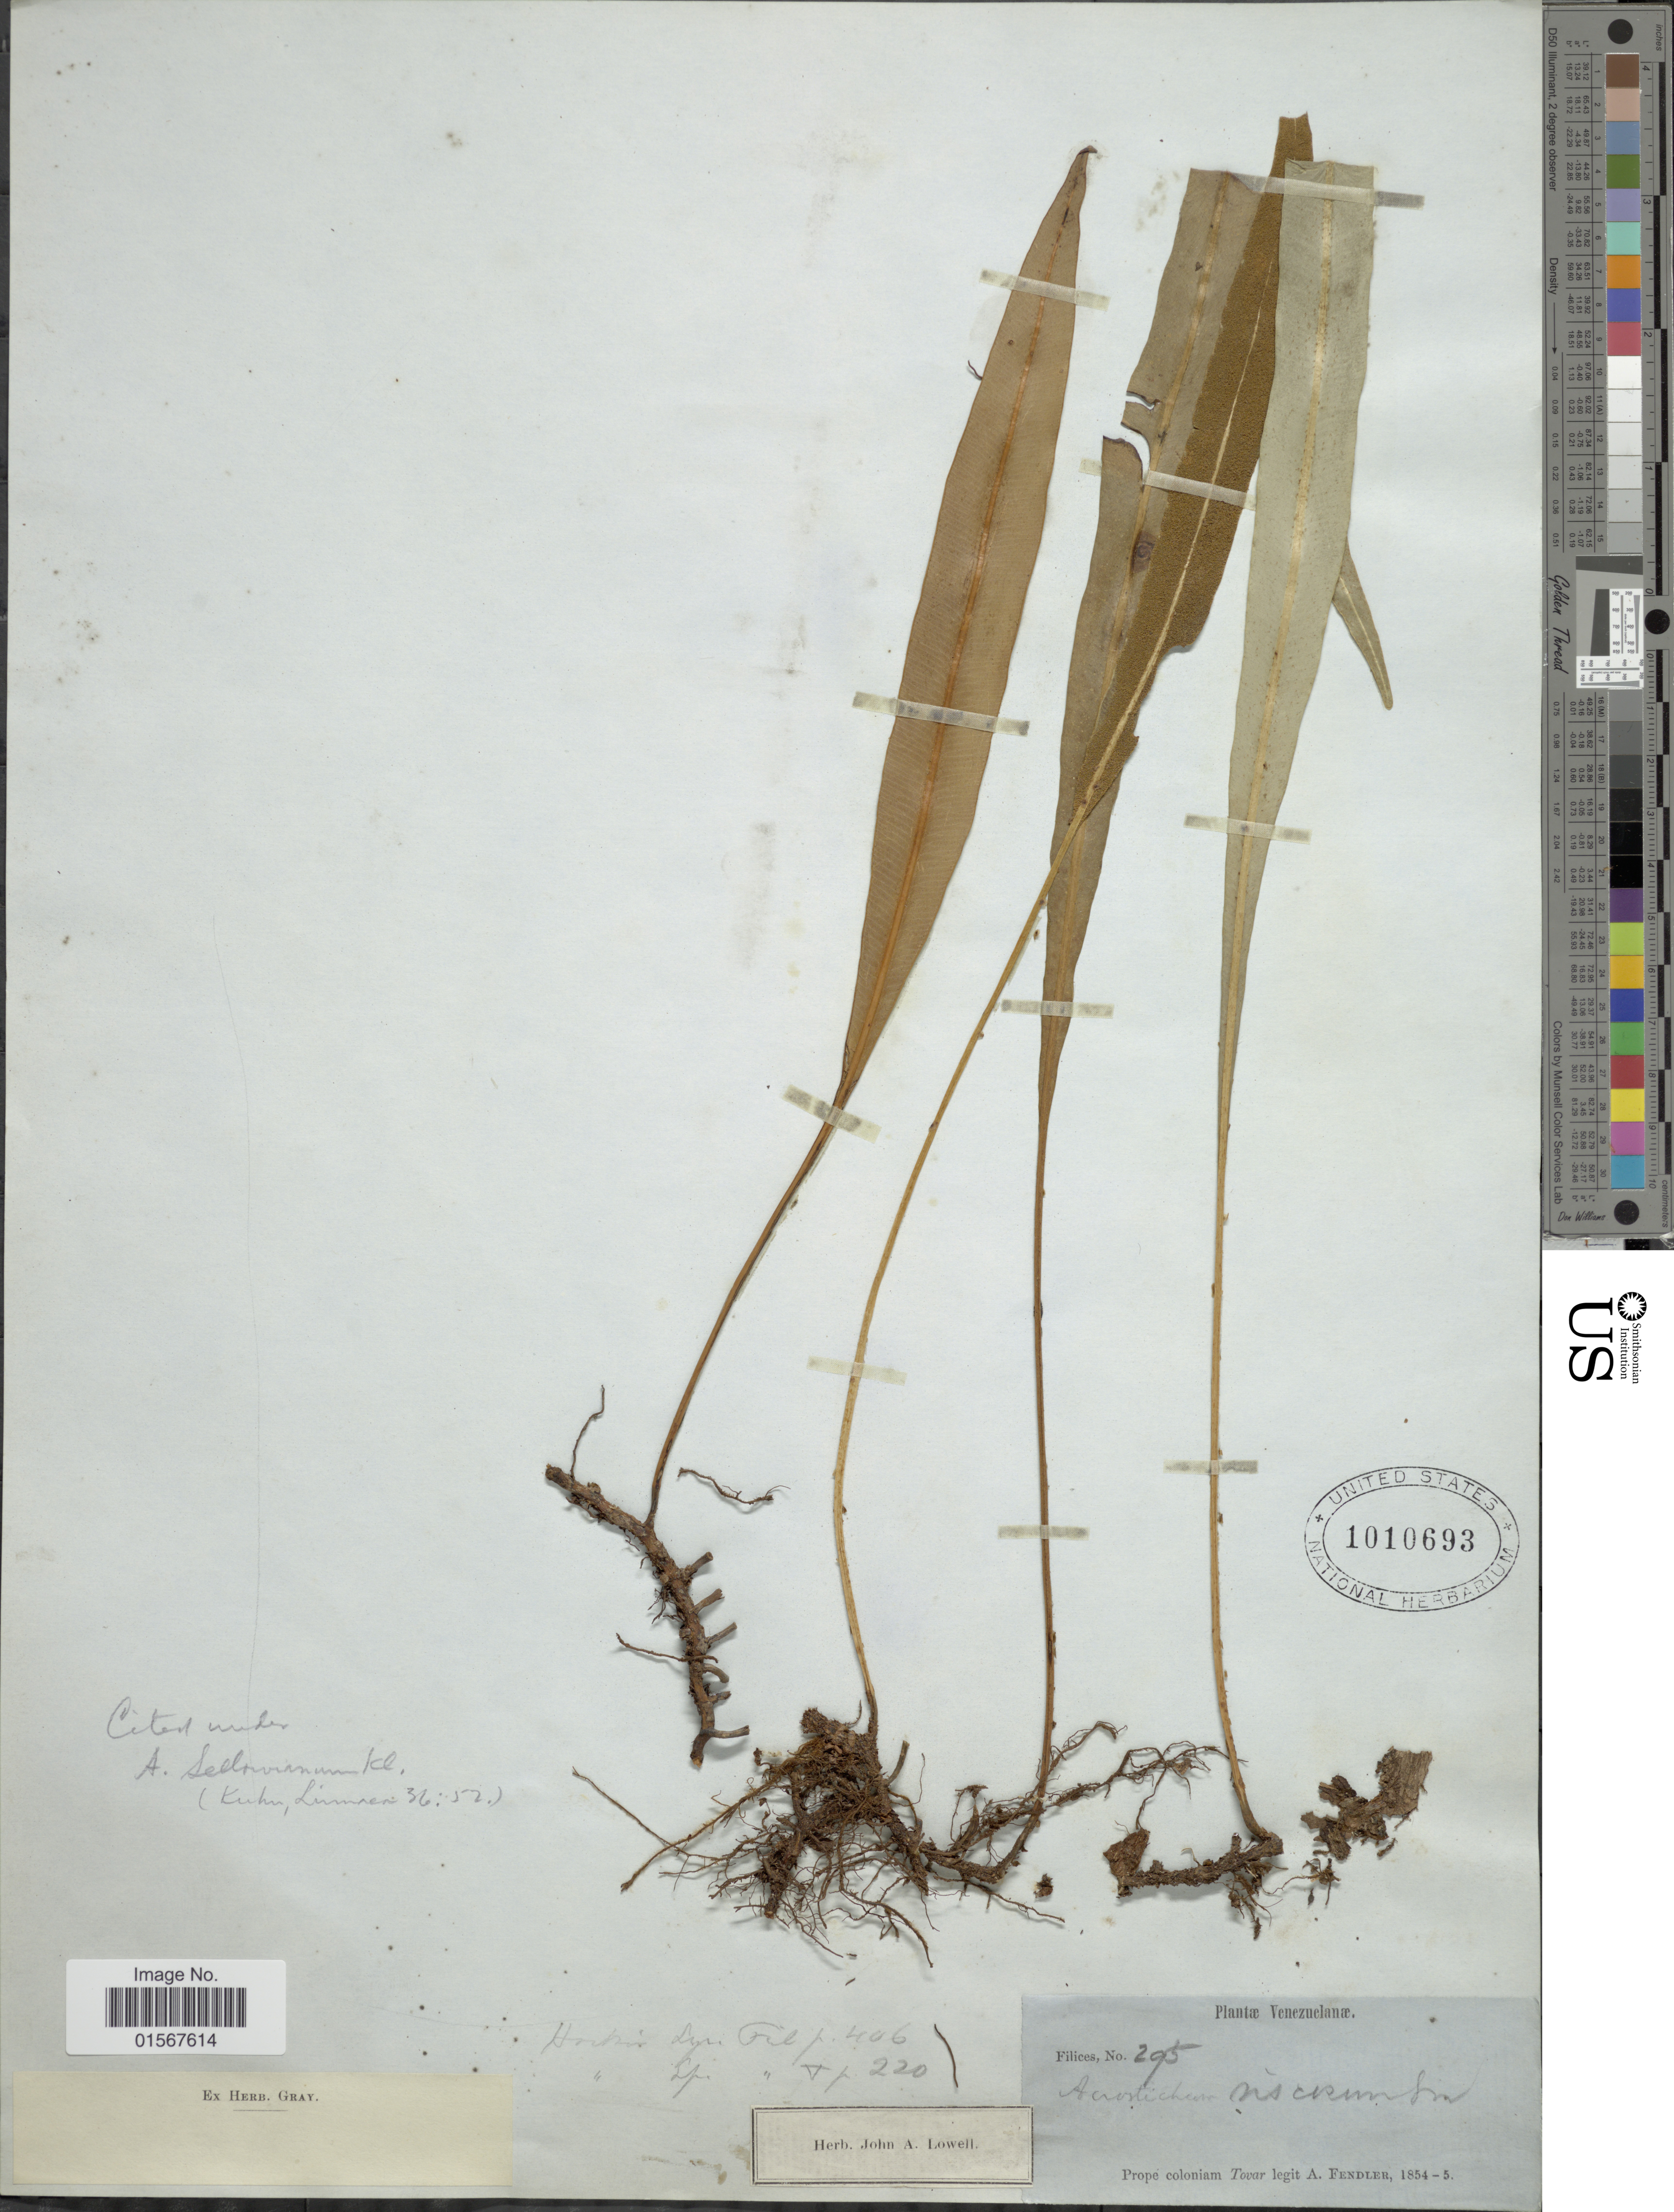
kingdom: Plantae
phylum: Tracheophyta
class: Polypodiopsida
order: Polypodiales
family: Dryopteridaceae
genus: Elaphoglossum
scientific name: Elaphoglossum sellowianum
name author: (Pr.) T. Moore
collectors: A. Fendler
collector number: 295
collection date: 1854/1855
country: Venezuela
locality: Venezuelanae, Prope coloniam Tovar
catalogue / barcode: US 1010693